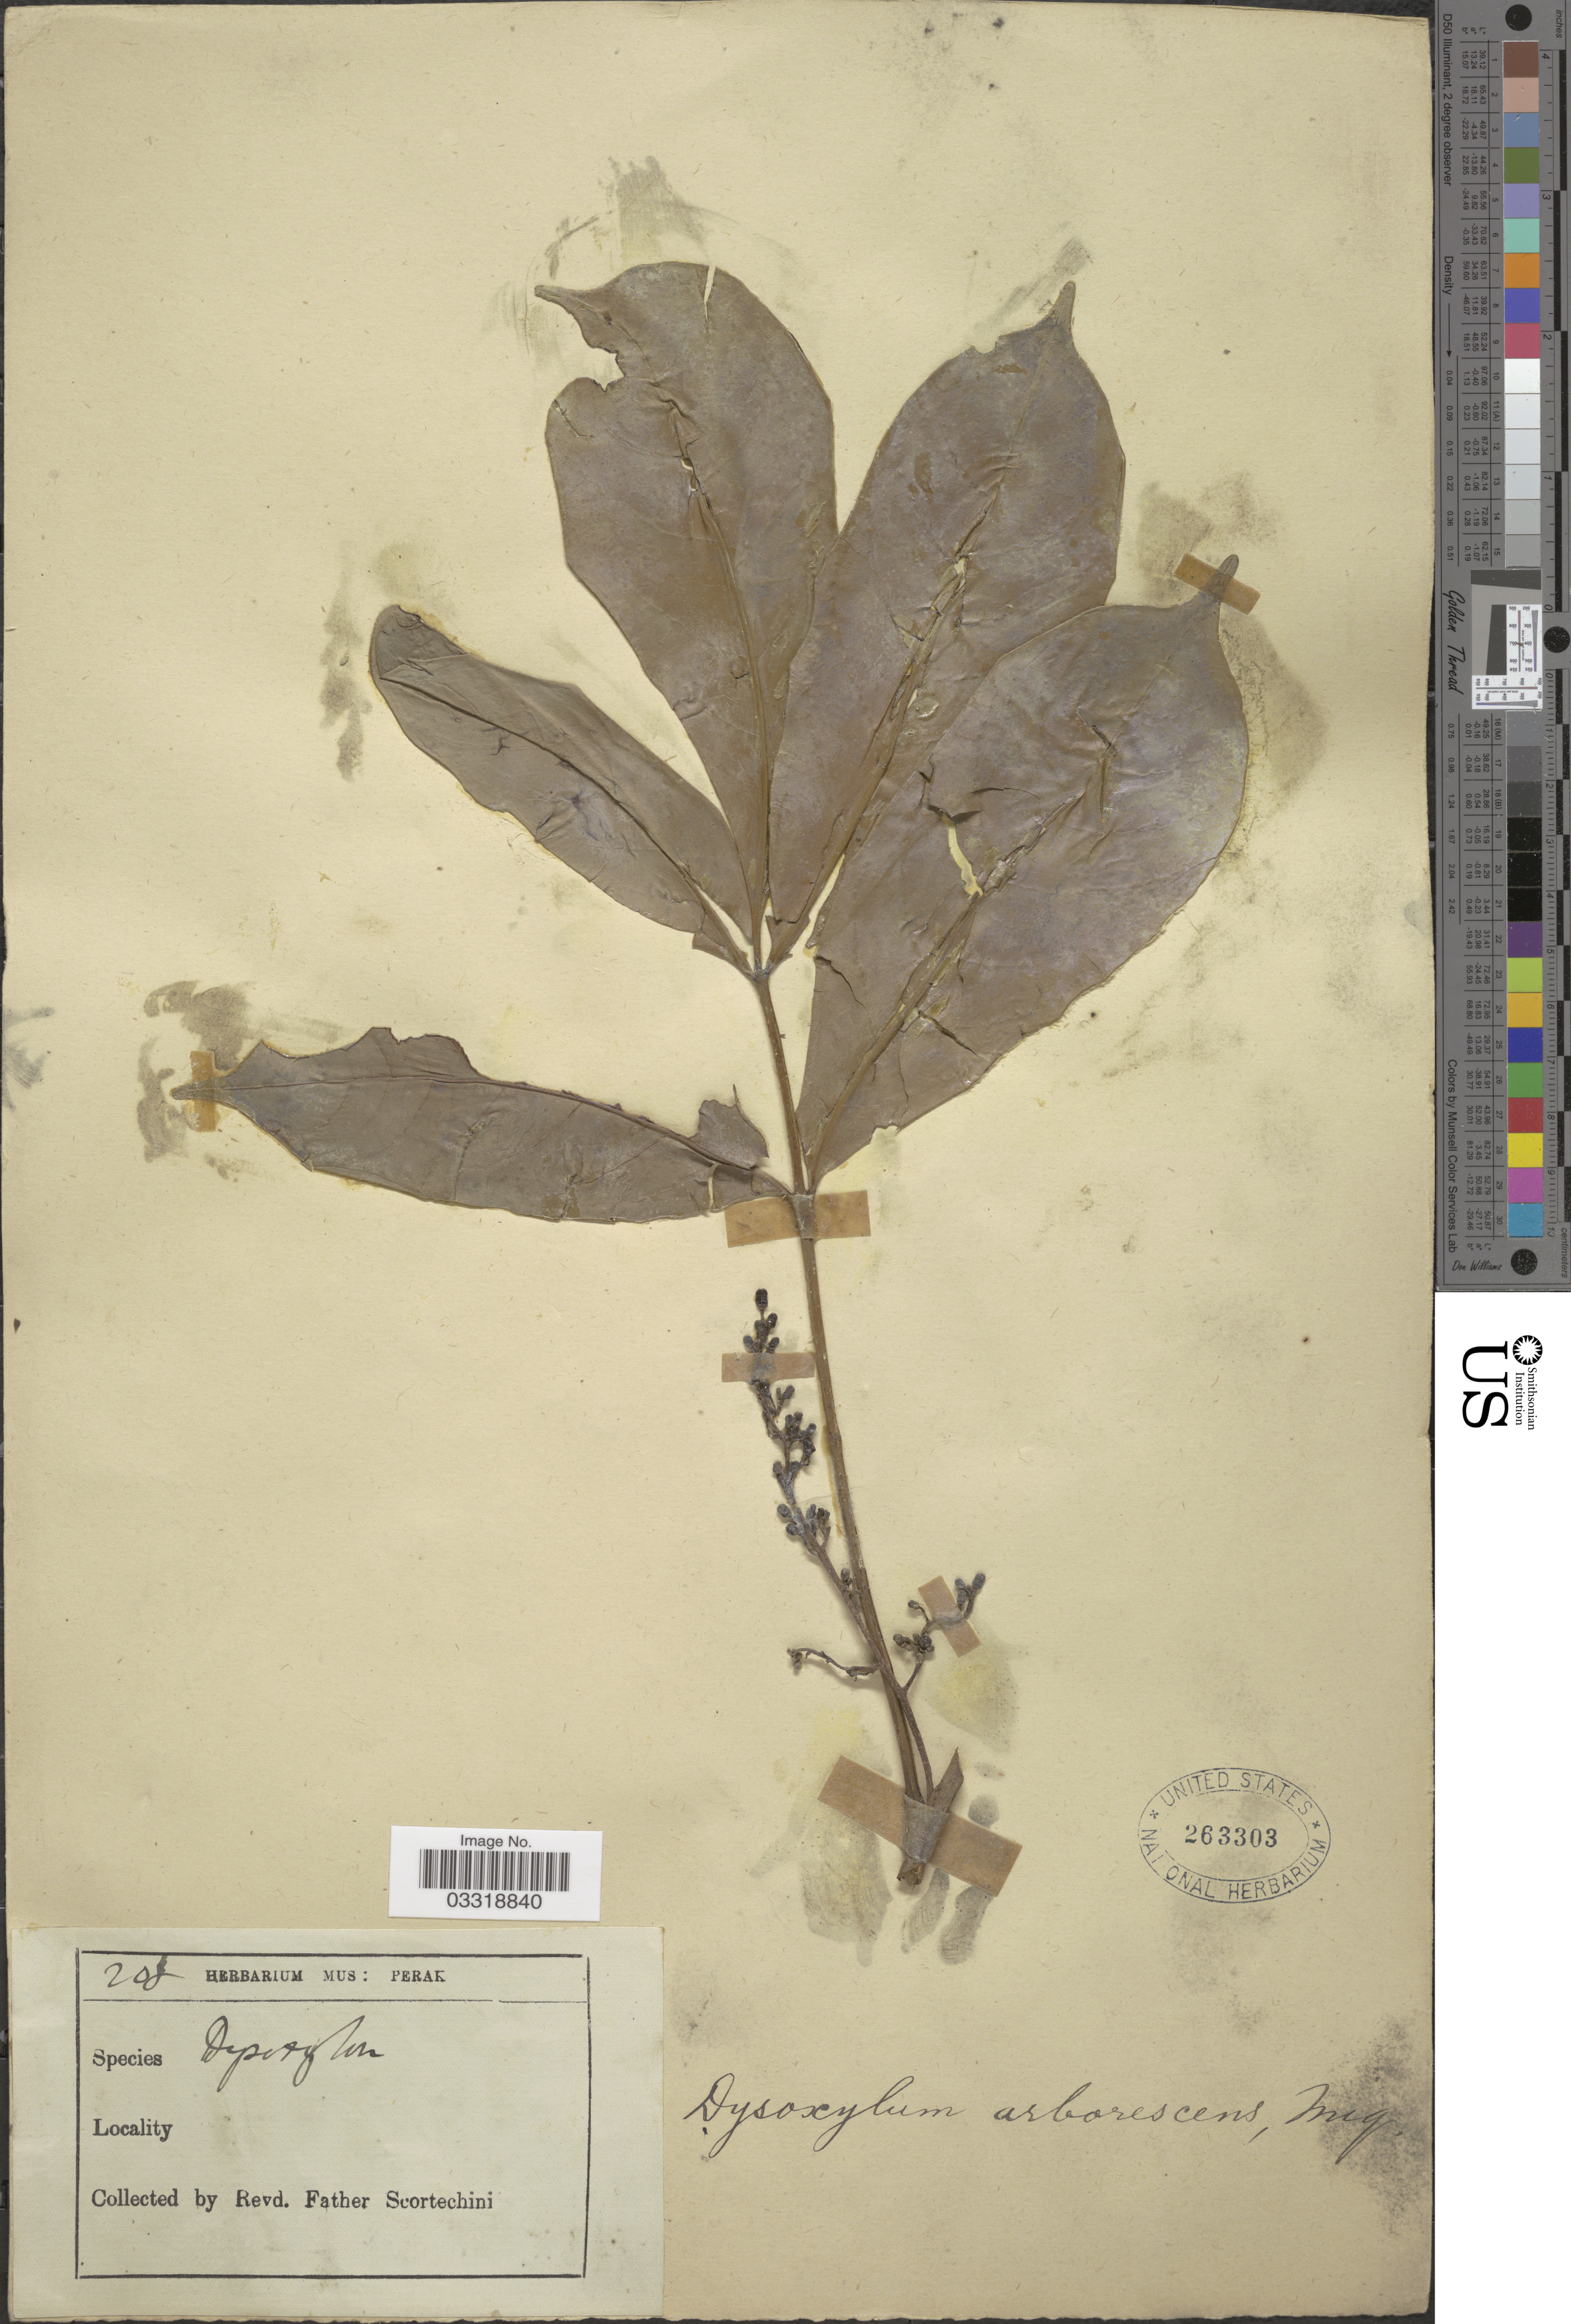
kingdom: Plantae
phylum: Tracheophyta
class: Magnoliopsida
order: Sapindales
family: Meliaceae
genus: Goniocheton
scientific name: Goniocheton arborescens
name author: Blume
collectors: Fr. Scortechini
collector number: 208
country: Malaysia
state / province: Perak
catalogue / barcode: US 263303